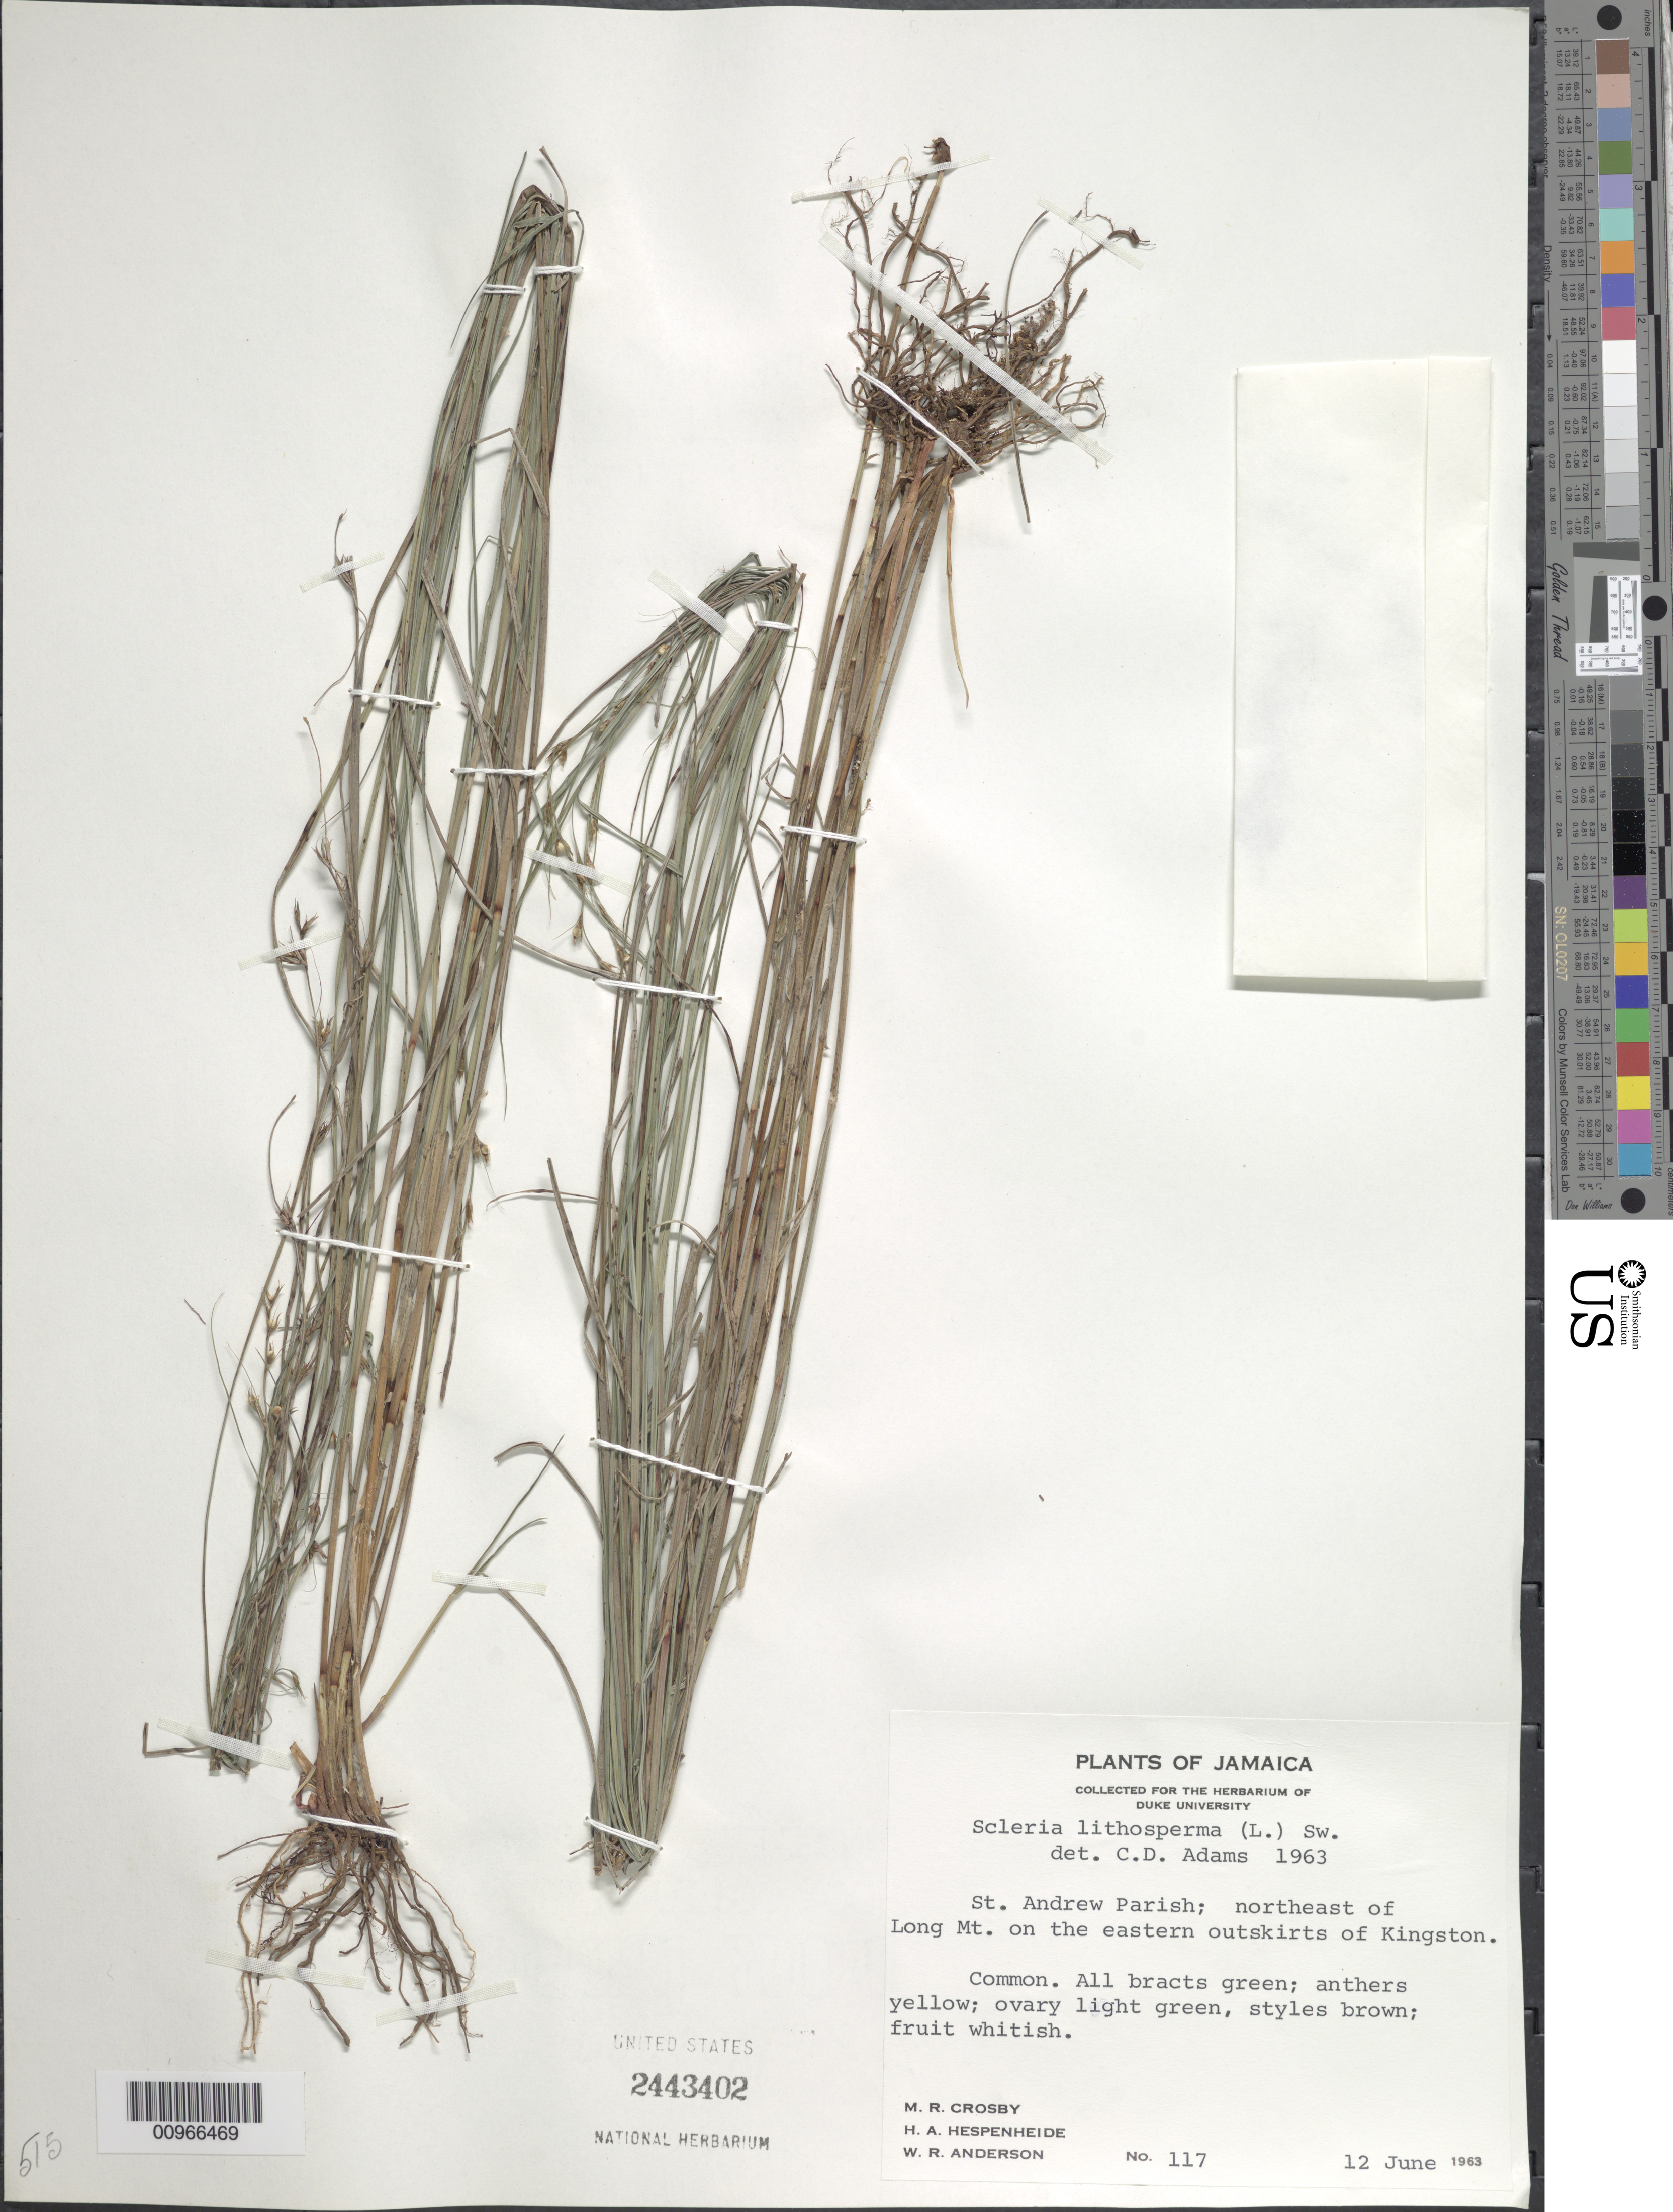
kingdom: Plantae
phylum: Tracheophyta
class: Liliopsida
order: Poales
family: Cyperaceae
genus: Scleria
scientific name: Scleria lithosperma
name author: (L.) Sw.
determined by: Adams, C. D.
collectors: M. R. Crosby, H. A. Hespenheide & W. R. Anderson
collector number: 117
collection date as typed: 12 Jun 1963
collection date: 1963-06-12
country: Jamaica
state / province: Saint Andrew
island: Jamaica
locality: Northeast of Long Mt. on the eastern outskirts of Kingston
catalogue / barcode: US 2443402